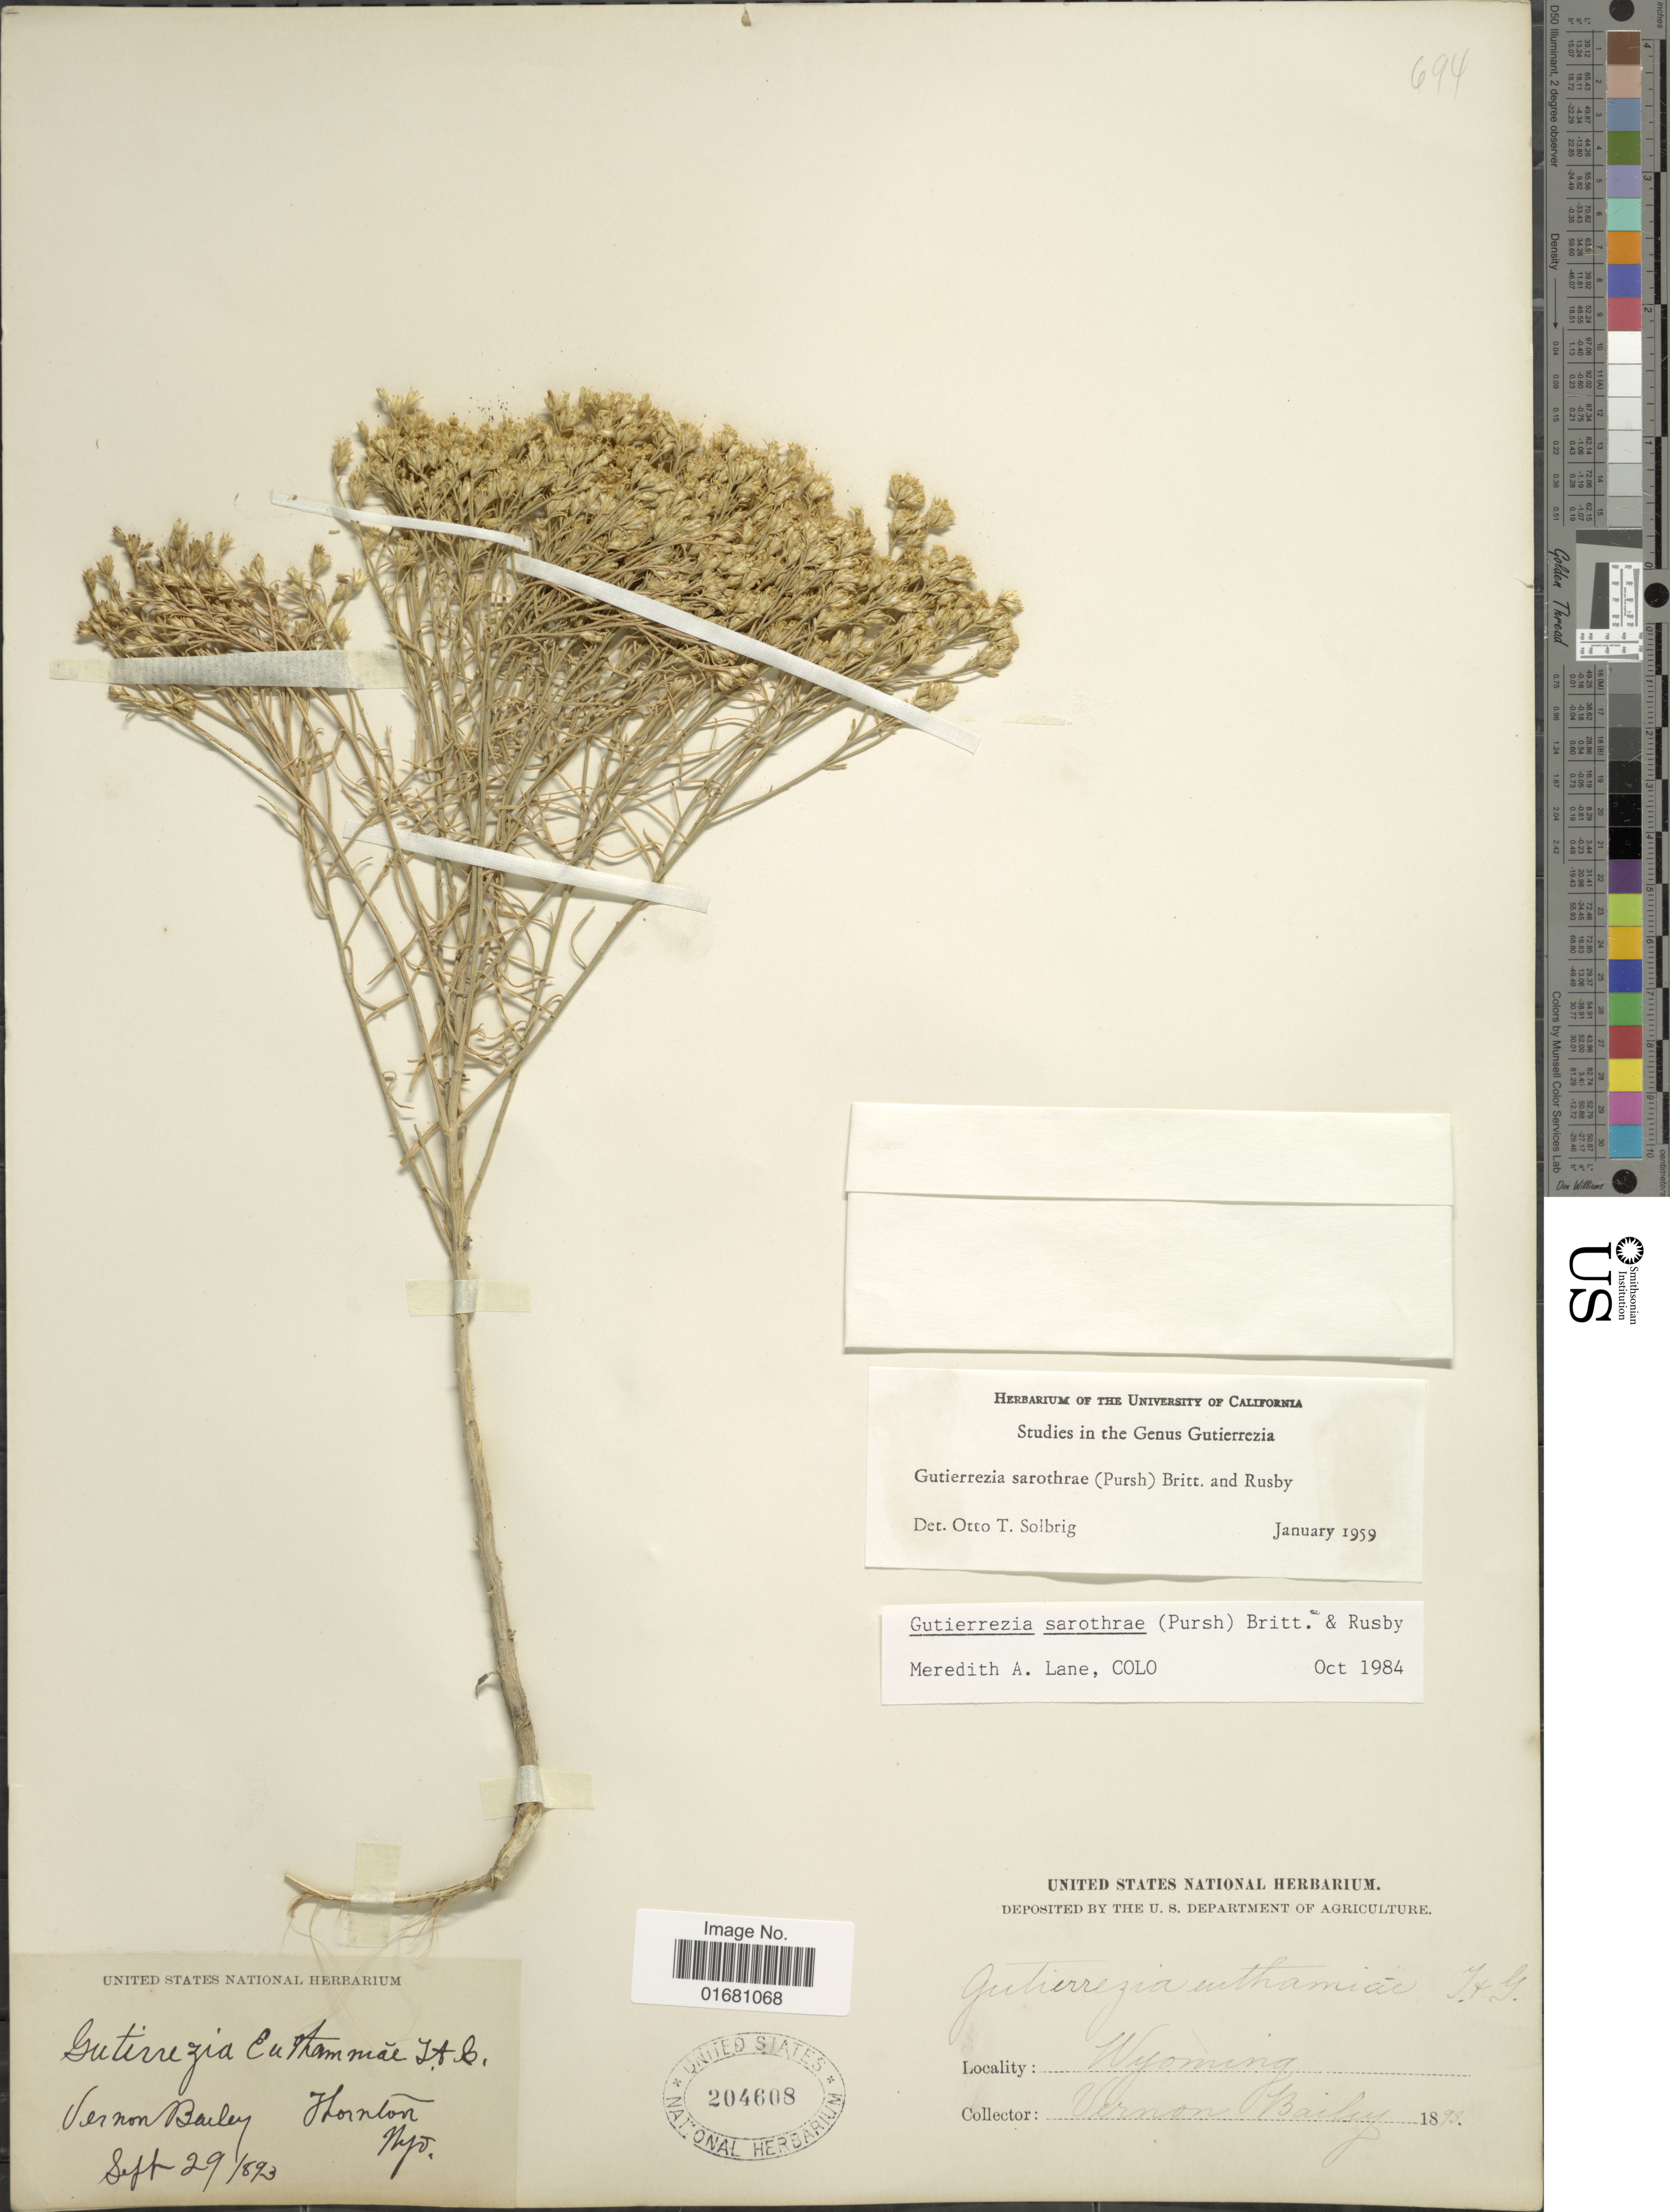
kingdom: Plantae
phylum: Tracheophyta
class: Magnoliopsida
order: Asterales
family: Asteraceae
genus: Gutierrezia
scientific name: Gutierrezia sarothrae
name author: (Pursh) Britton & Rusby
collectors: V. O. Bailey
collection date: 1893-09-29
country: United States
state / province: Wyoming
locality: Thornton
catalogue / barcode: US 204608